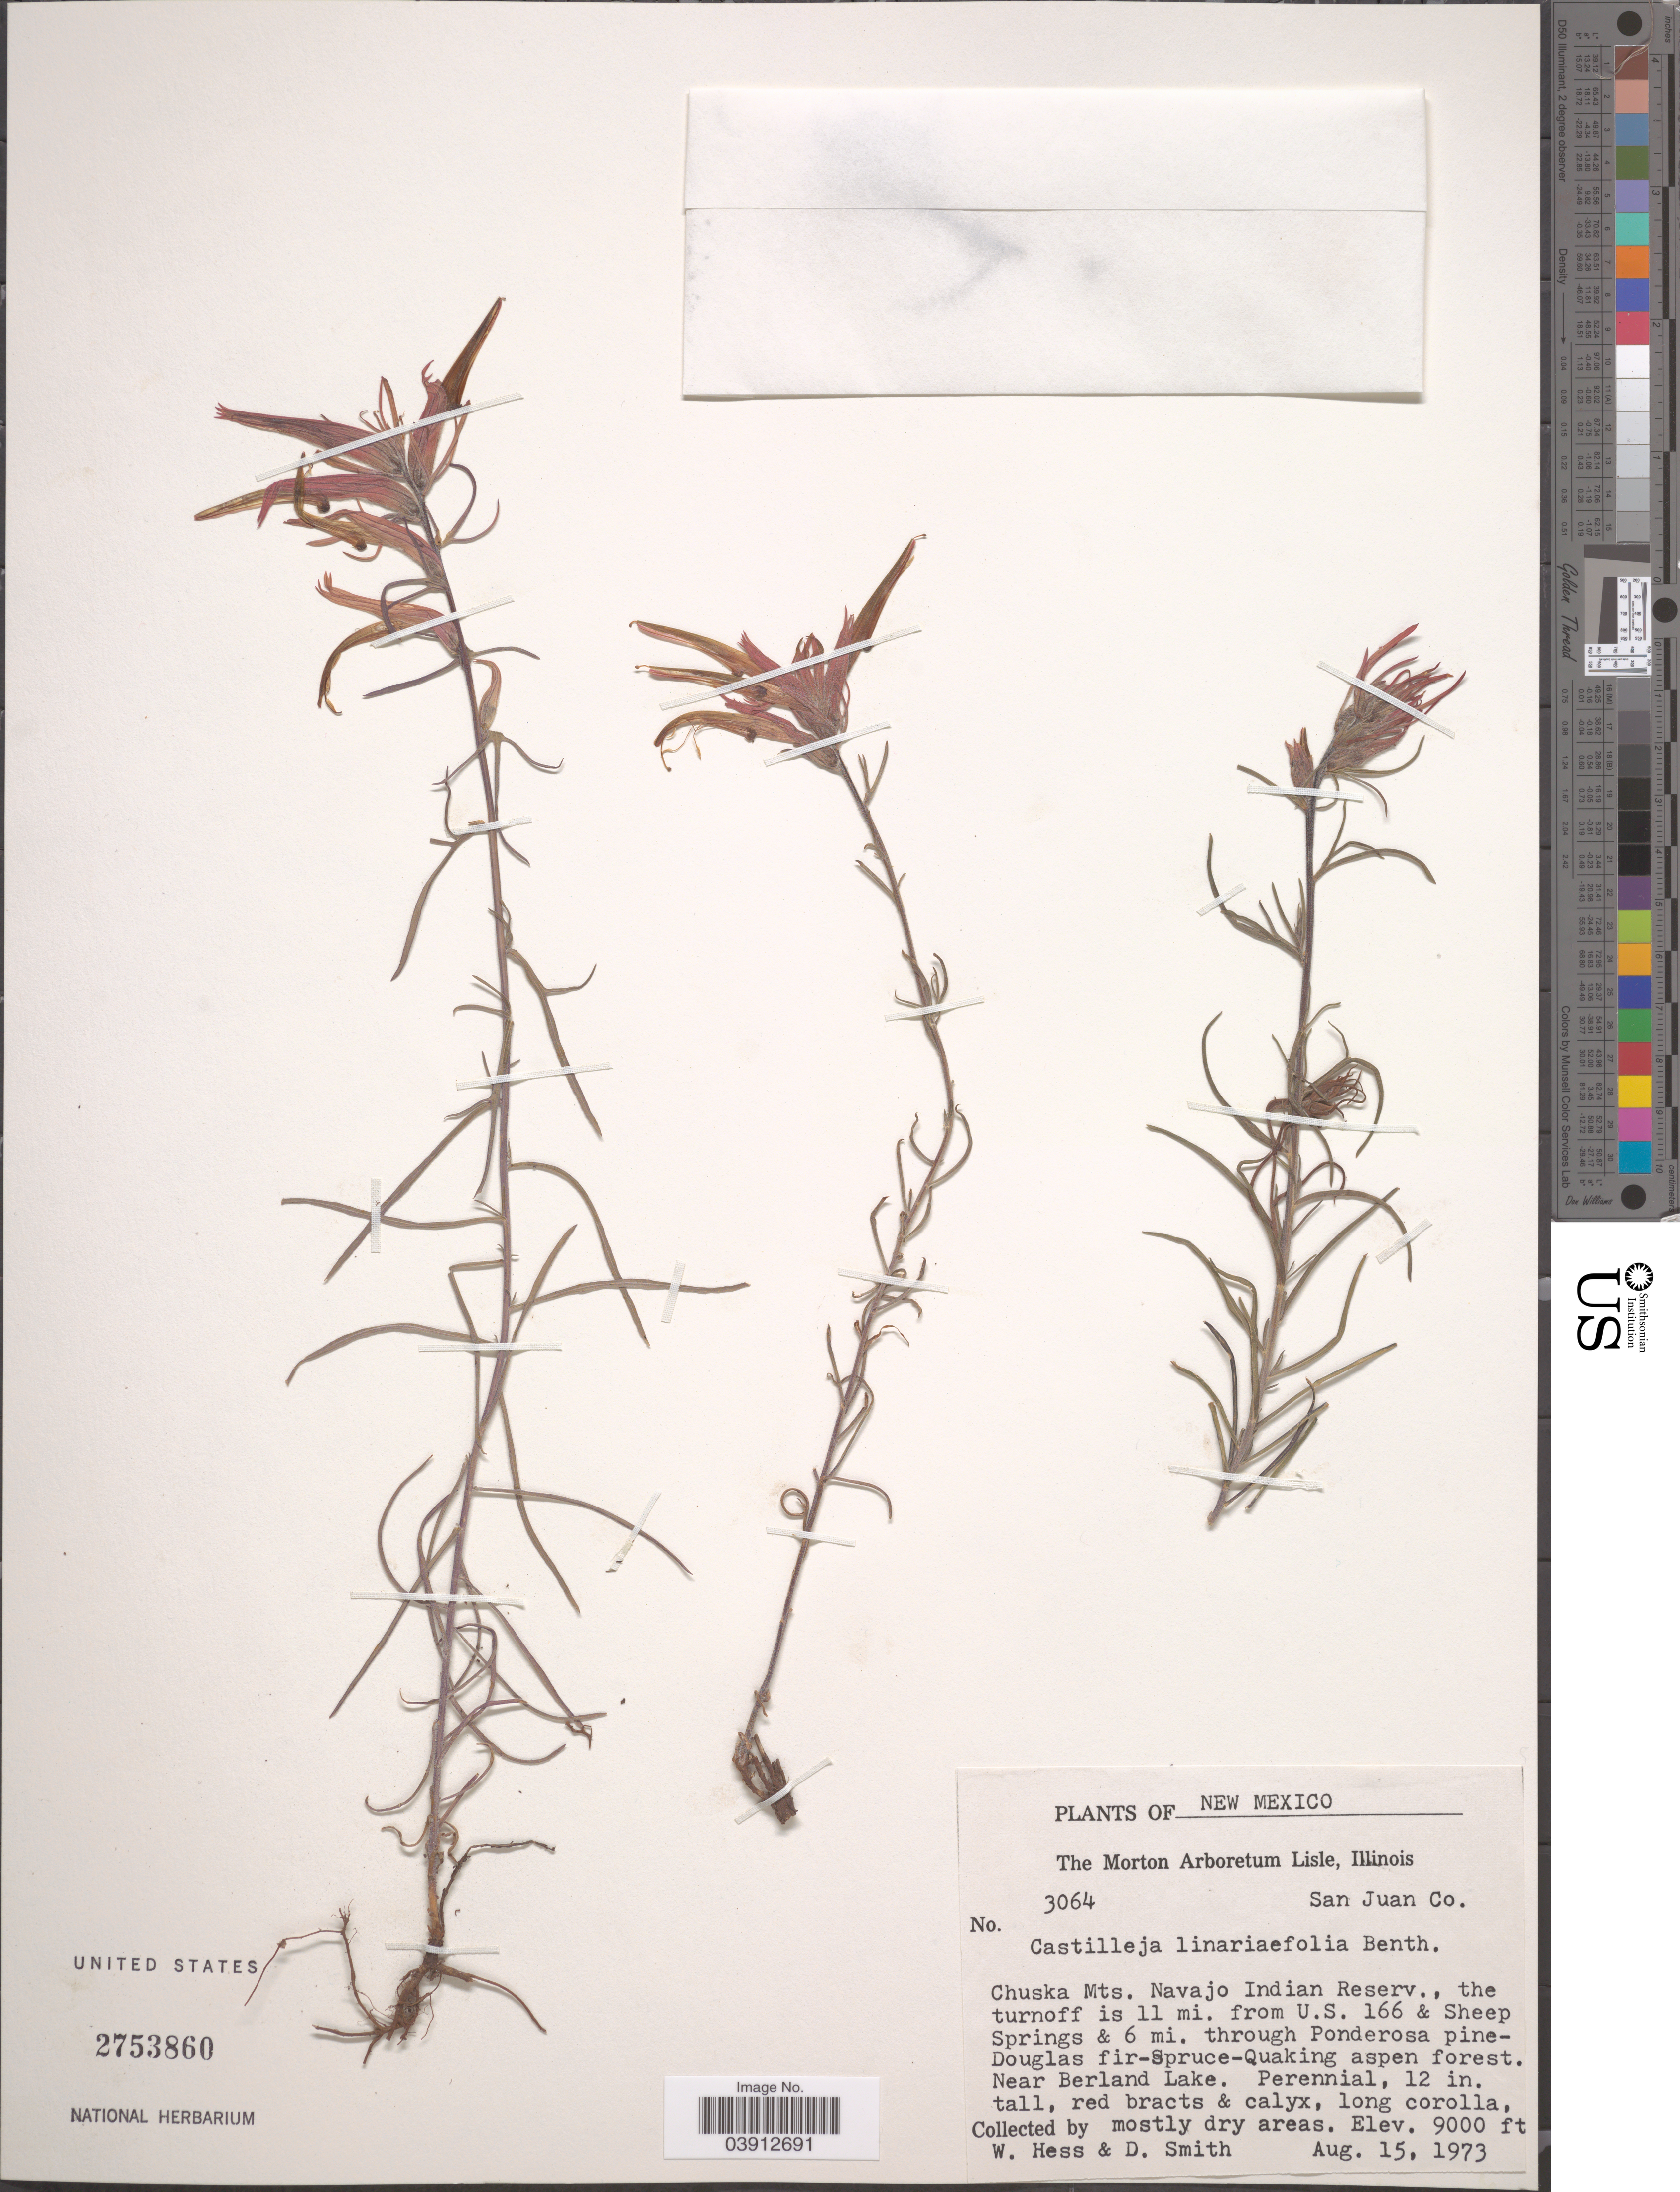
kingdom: Plantae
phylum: Tracheophyta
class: Magnoliopsida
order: Lamiales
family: Orobanchaceae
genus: Castilleja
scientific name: Castilleja linariifolia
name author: Benth.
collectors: W. Hess & D. Smith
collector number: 3064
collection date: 1973-08-15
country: United States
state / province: New Mexico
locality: San Juan Co. Chuska Mts. Navajo Indian Reserv., the turnoff is 11 mi. from U.S. 166 & Sheep Springs & 6 mi. through Ponderosa pine-Douglas fir-Spruce-Quaking aspen forest. Near Berland Lake.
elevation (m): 2743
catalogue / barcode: US 2753860